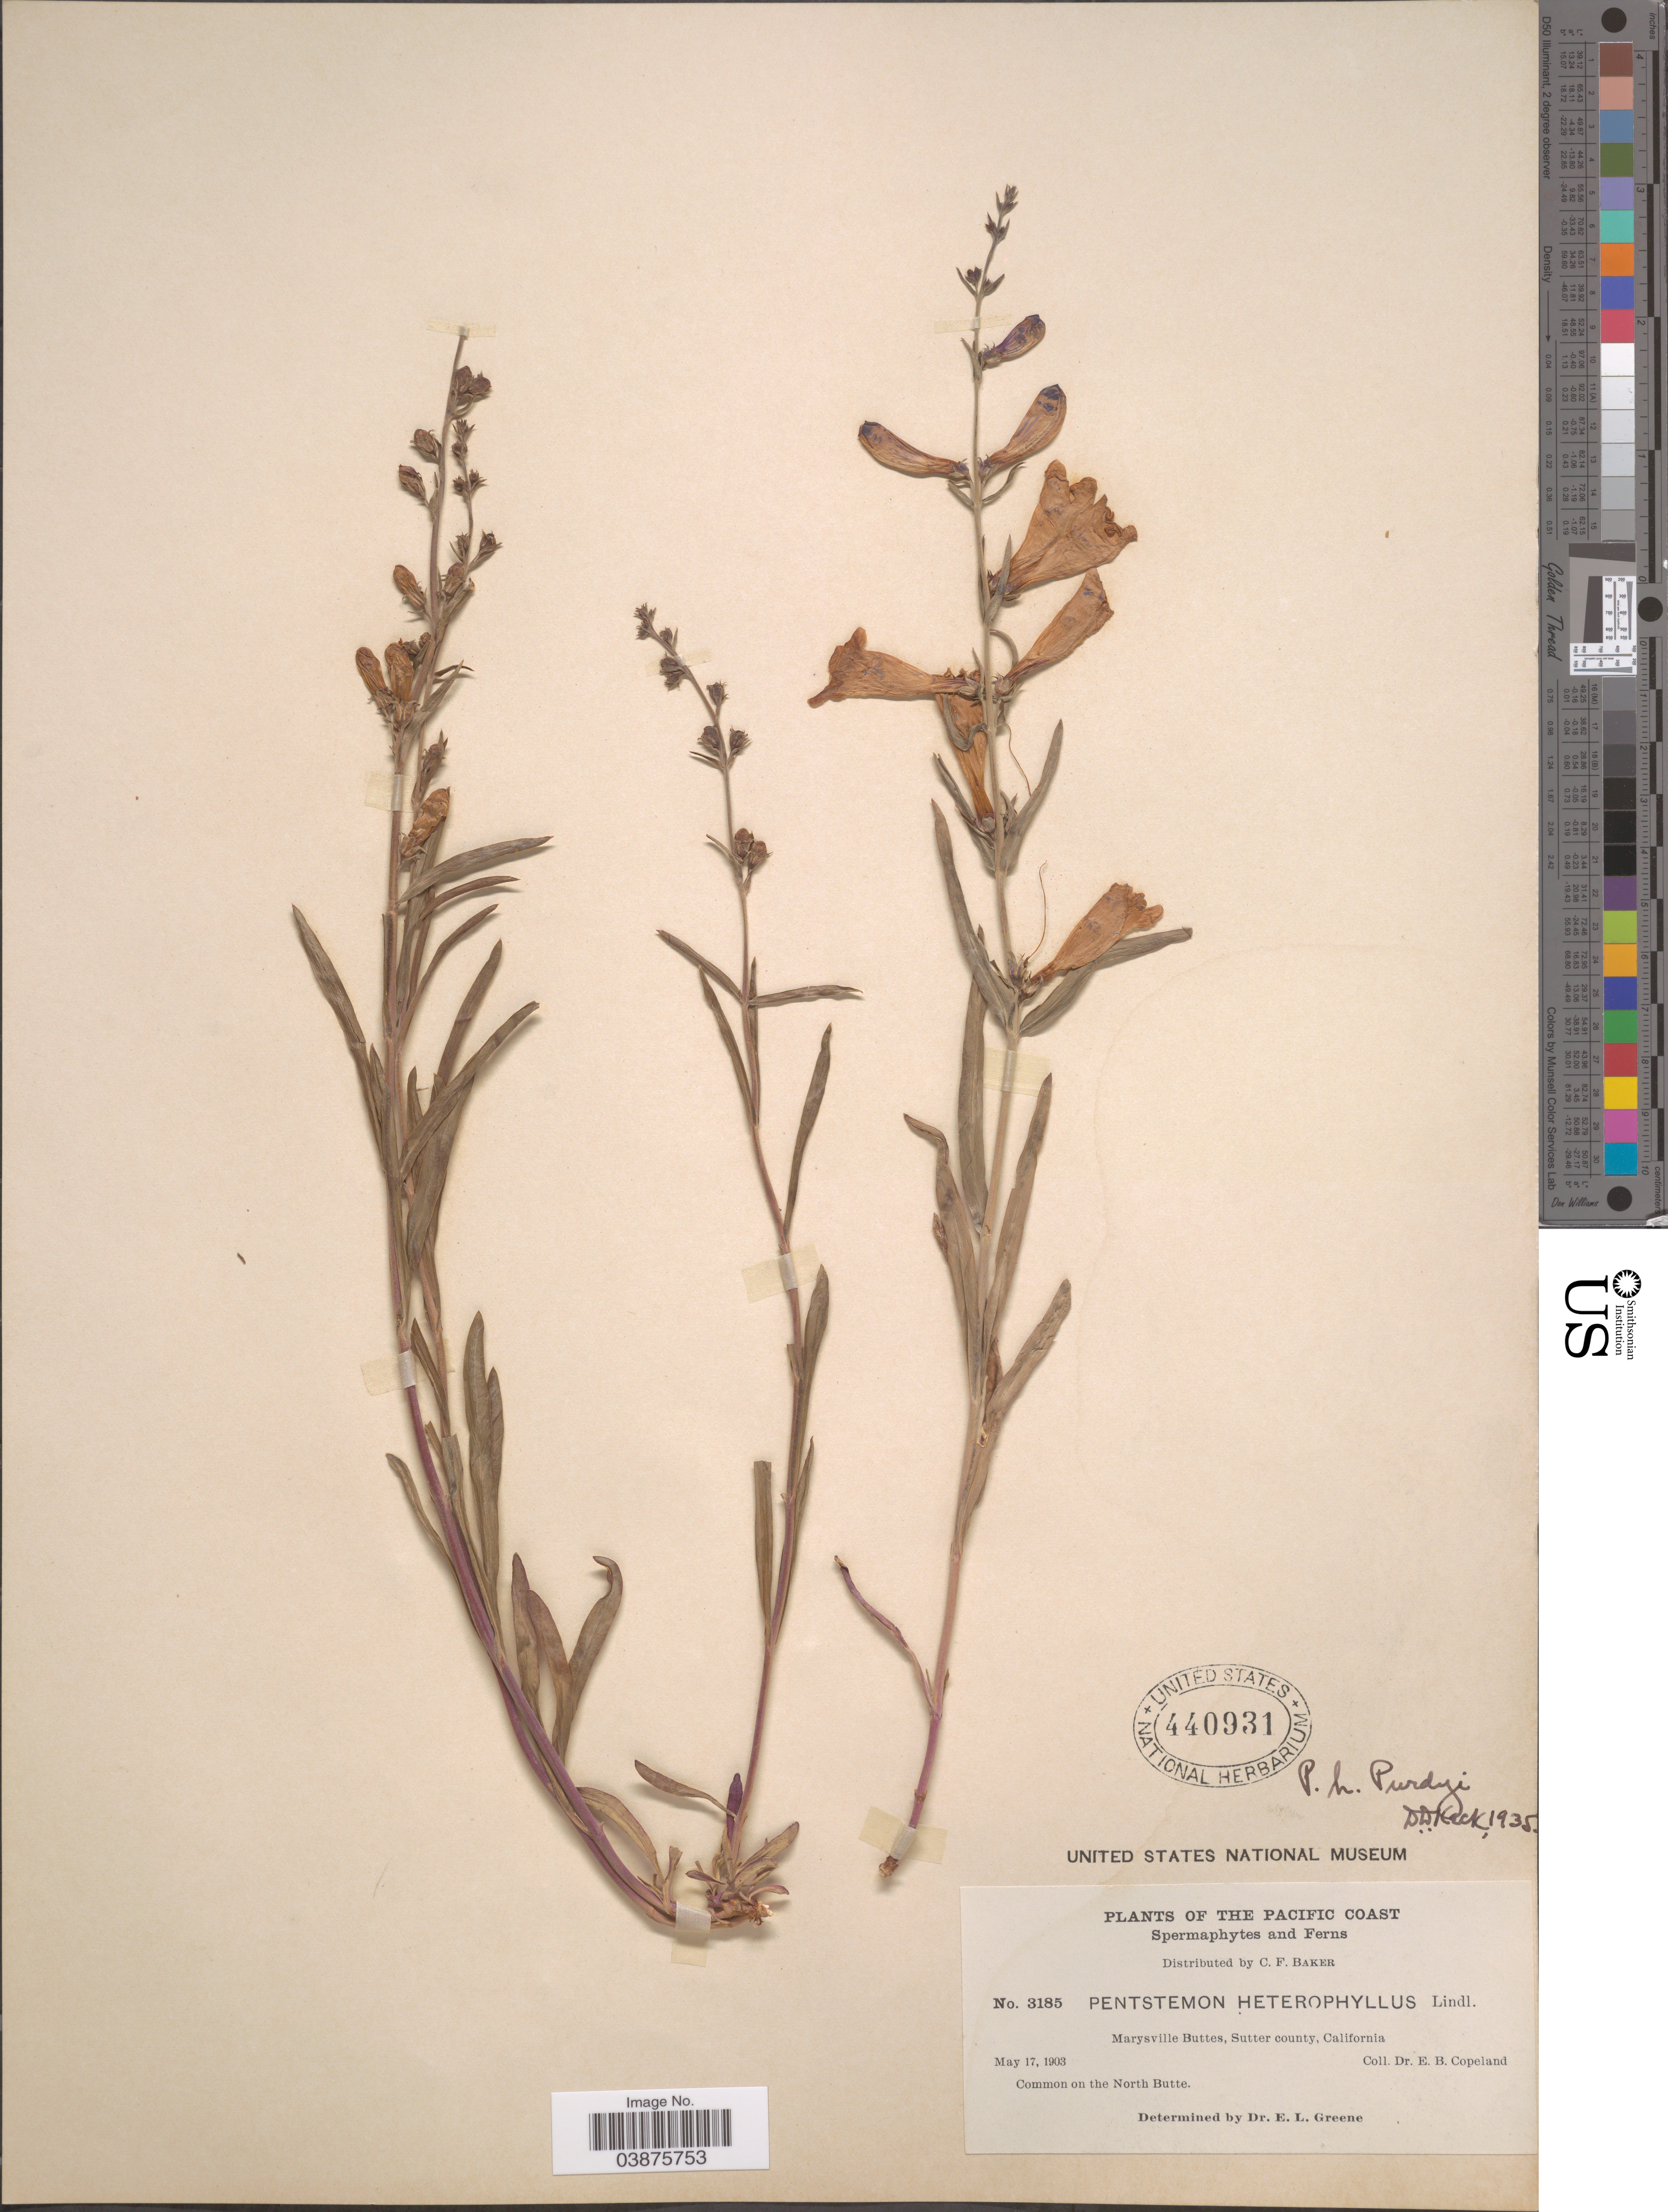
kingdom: Plantae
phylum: Tracheophyta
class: Magnoliopsida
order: Lamiales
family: Plantaginaceae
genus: Penstemon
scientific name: Penstemon heterophyllus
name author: Lindl.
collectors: E. B. Copeland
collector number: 3185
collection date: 1903-05-17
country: United States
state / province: California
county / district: Sutter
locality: Pacific Coast. Marysville Buttes, Sutter county. Common on the North Butte.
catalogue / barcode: US 440931